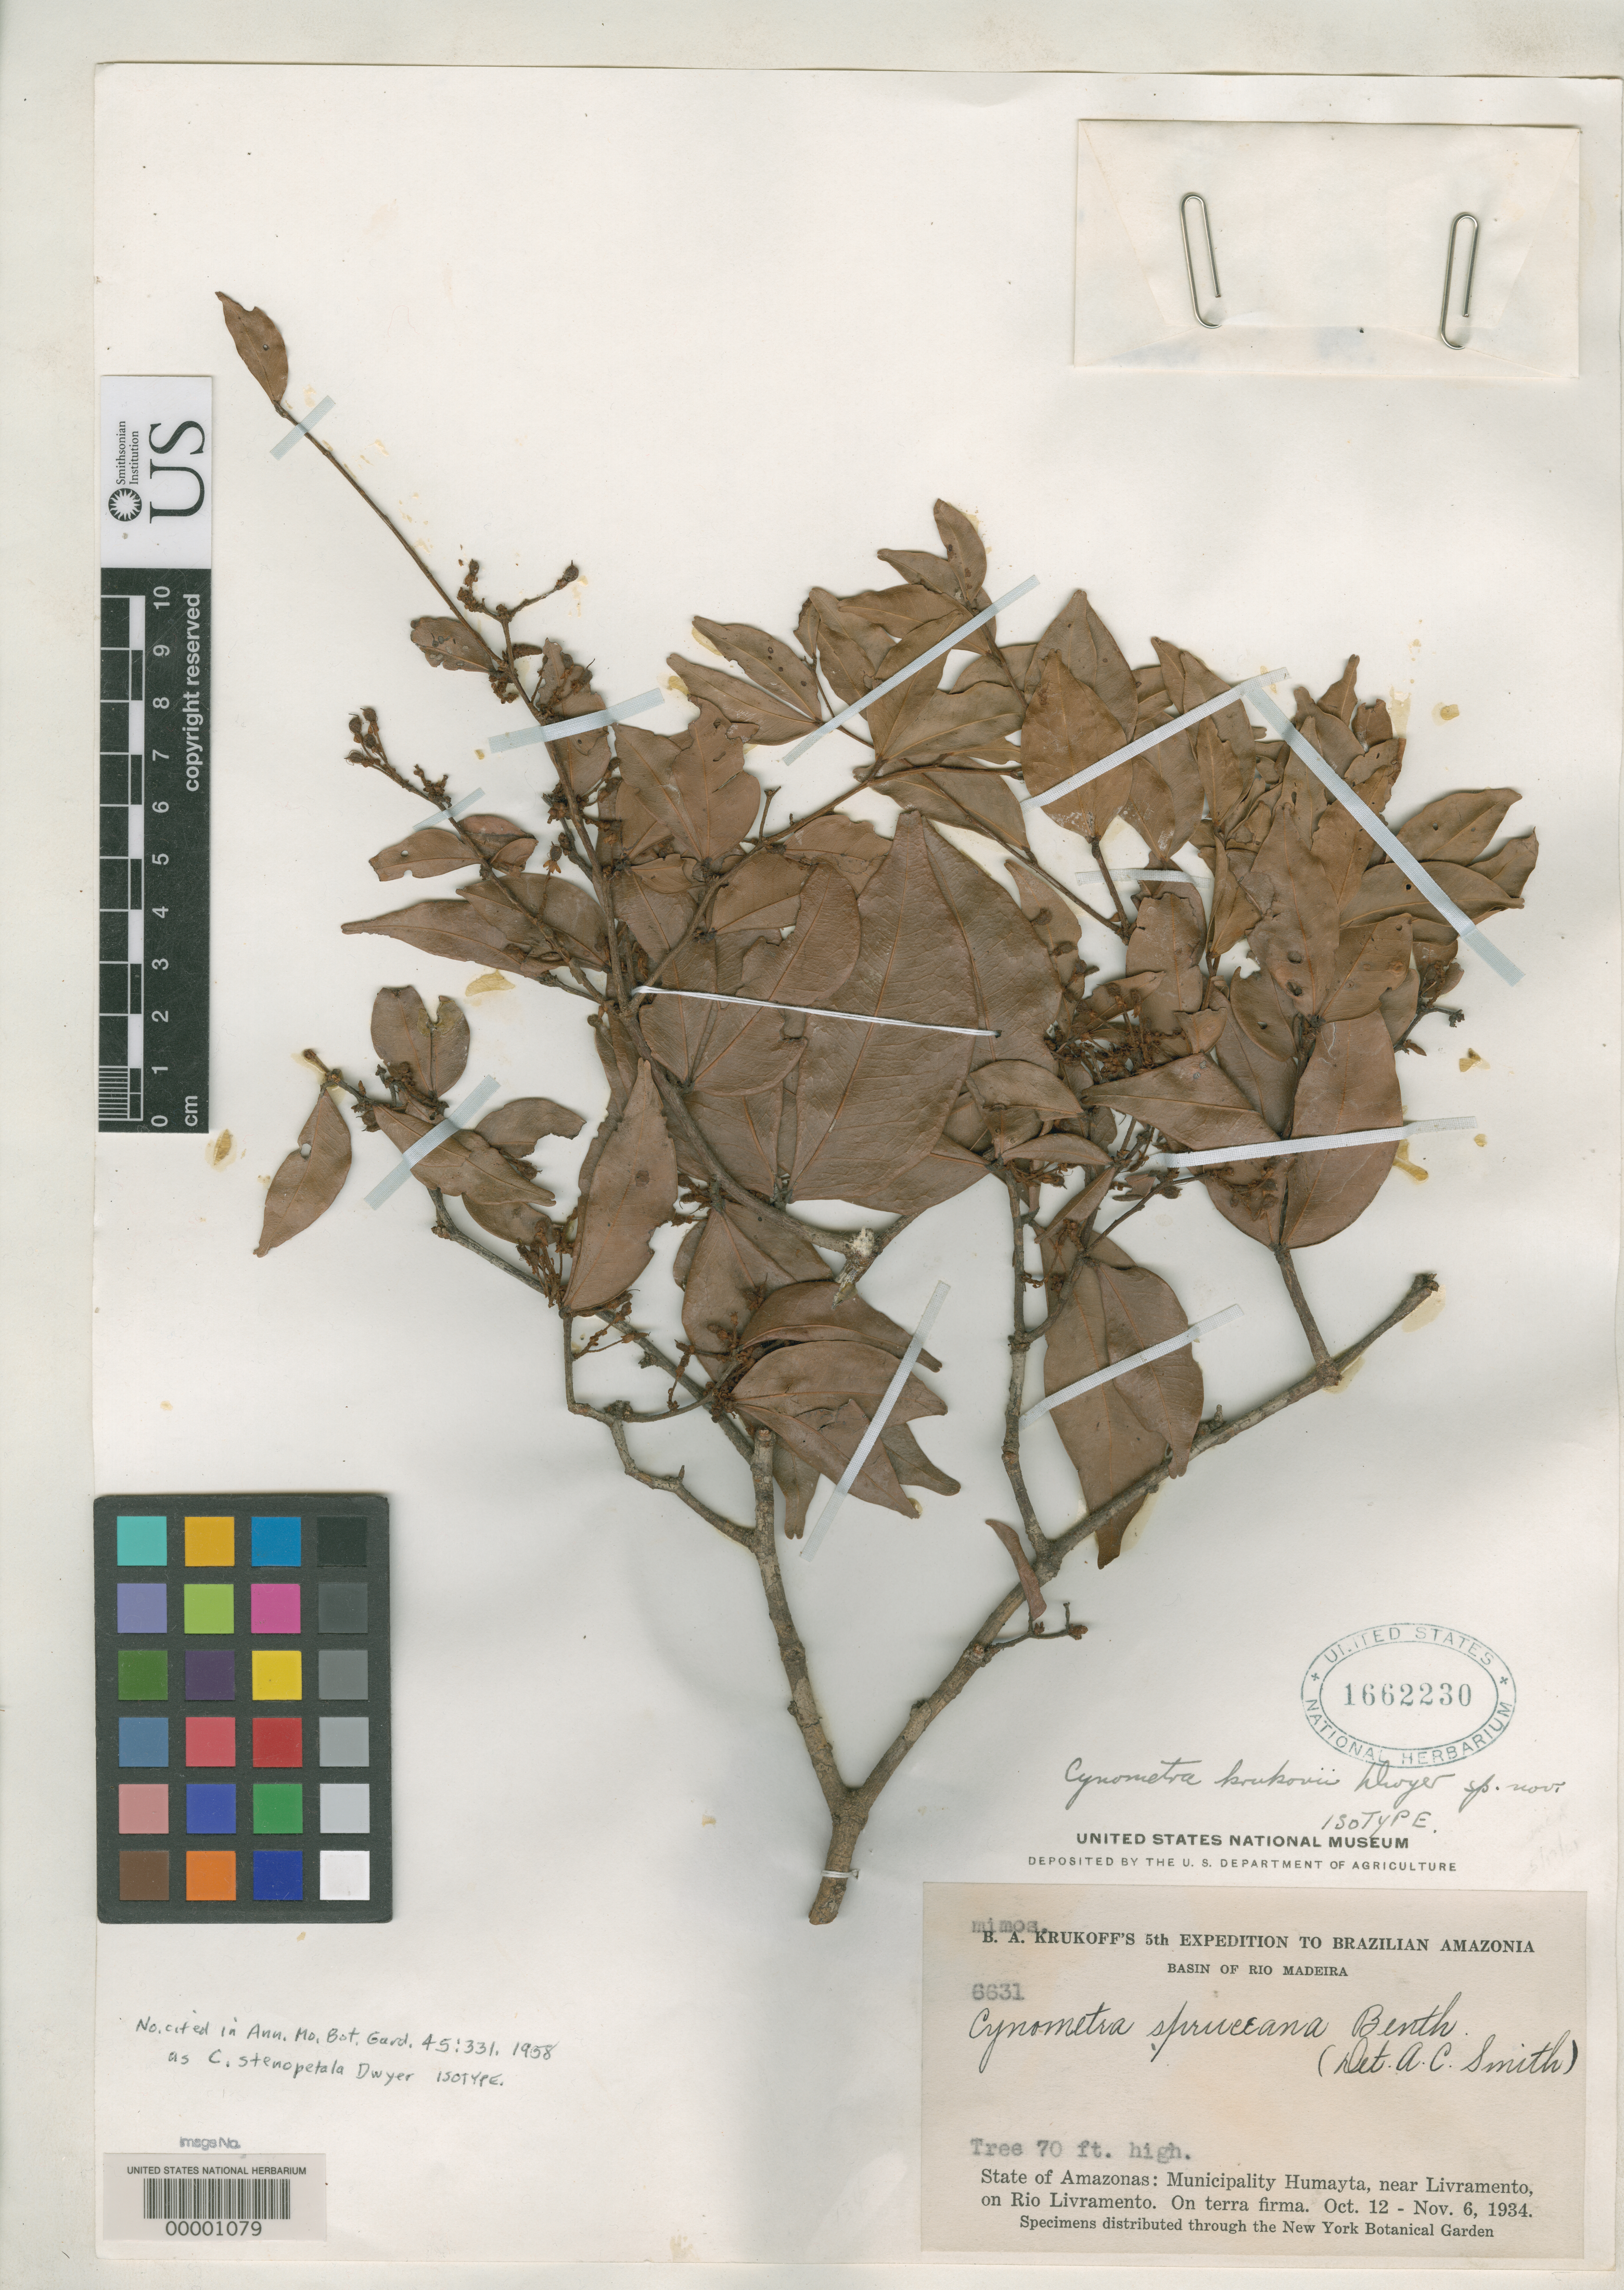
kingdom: Plantae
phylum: Tracheophyta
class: Magnoliopsida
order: Fabales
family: Fabaceae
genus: Cynometra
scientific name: Cynometra stenopetala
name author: Dwyer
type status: Isotype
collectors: B. A. Krukoff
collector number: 6631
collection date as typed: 12 Oct 1934 to 06 Nov 1934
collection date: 1934-10-12/1934-11-06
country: Brazil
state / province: Amazonas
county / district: Humaitá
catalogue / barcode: US 1662230